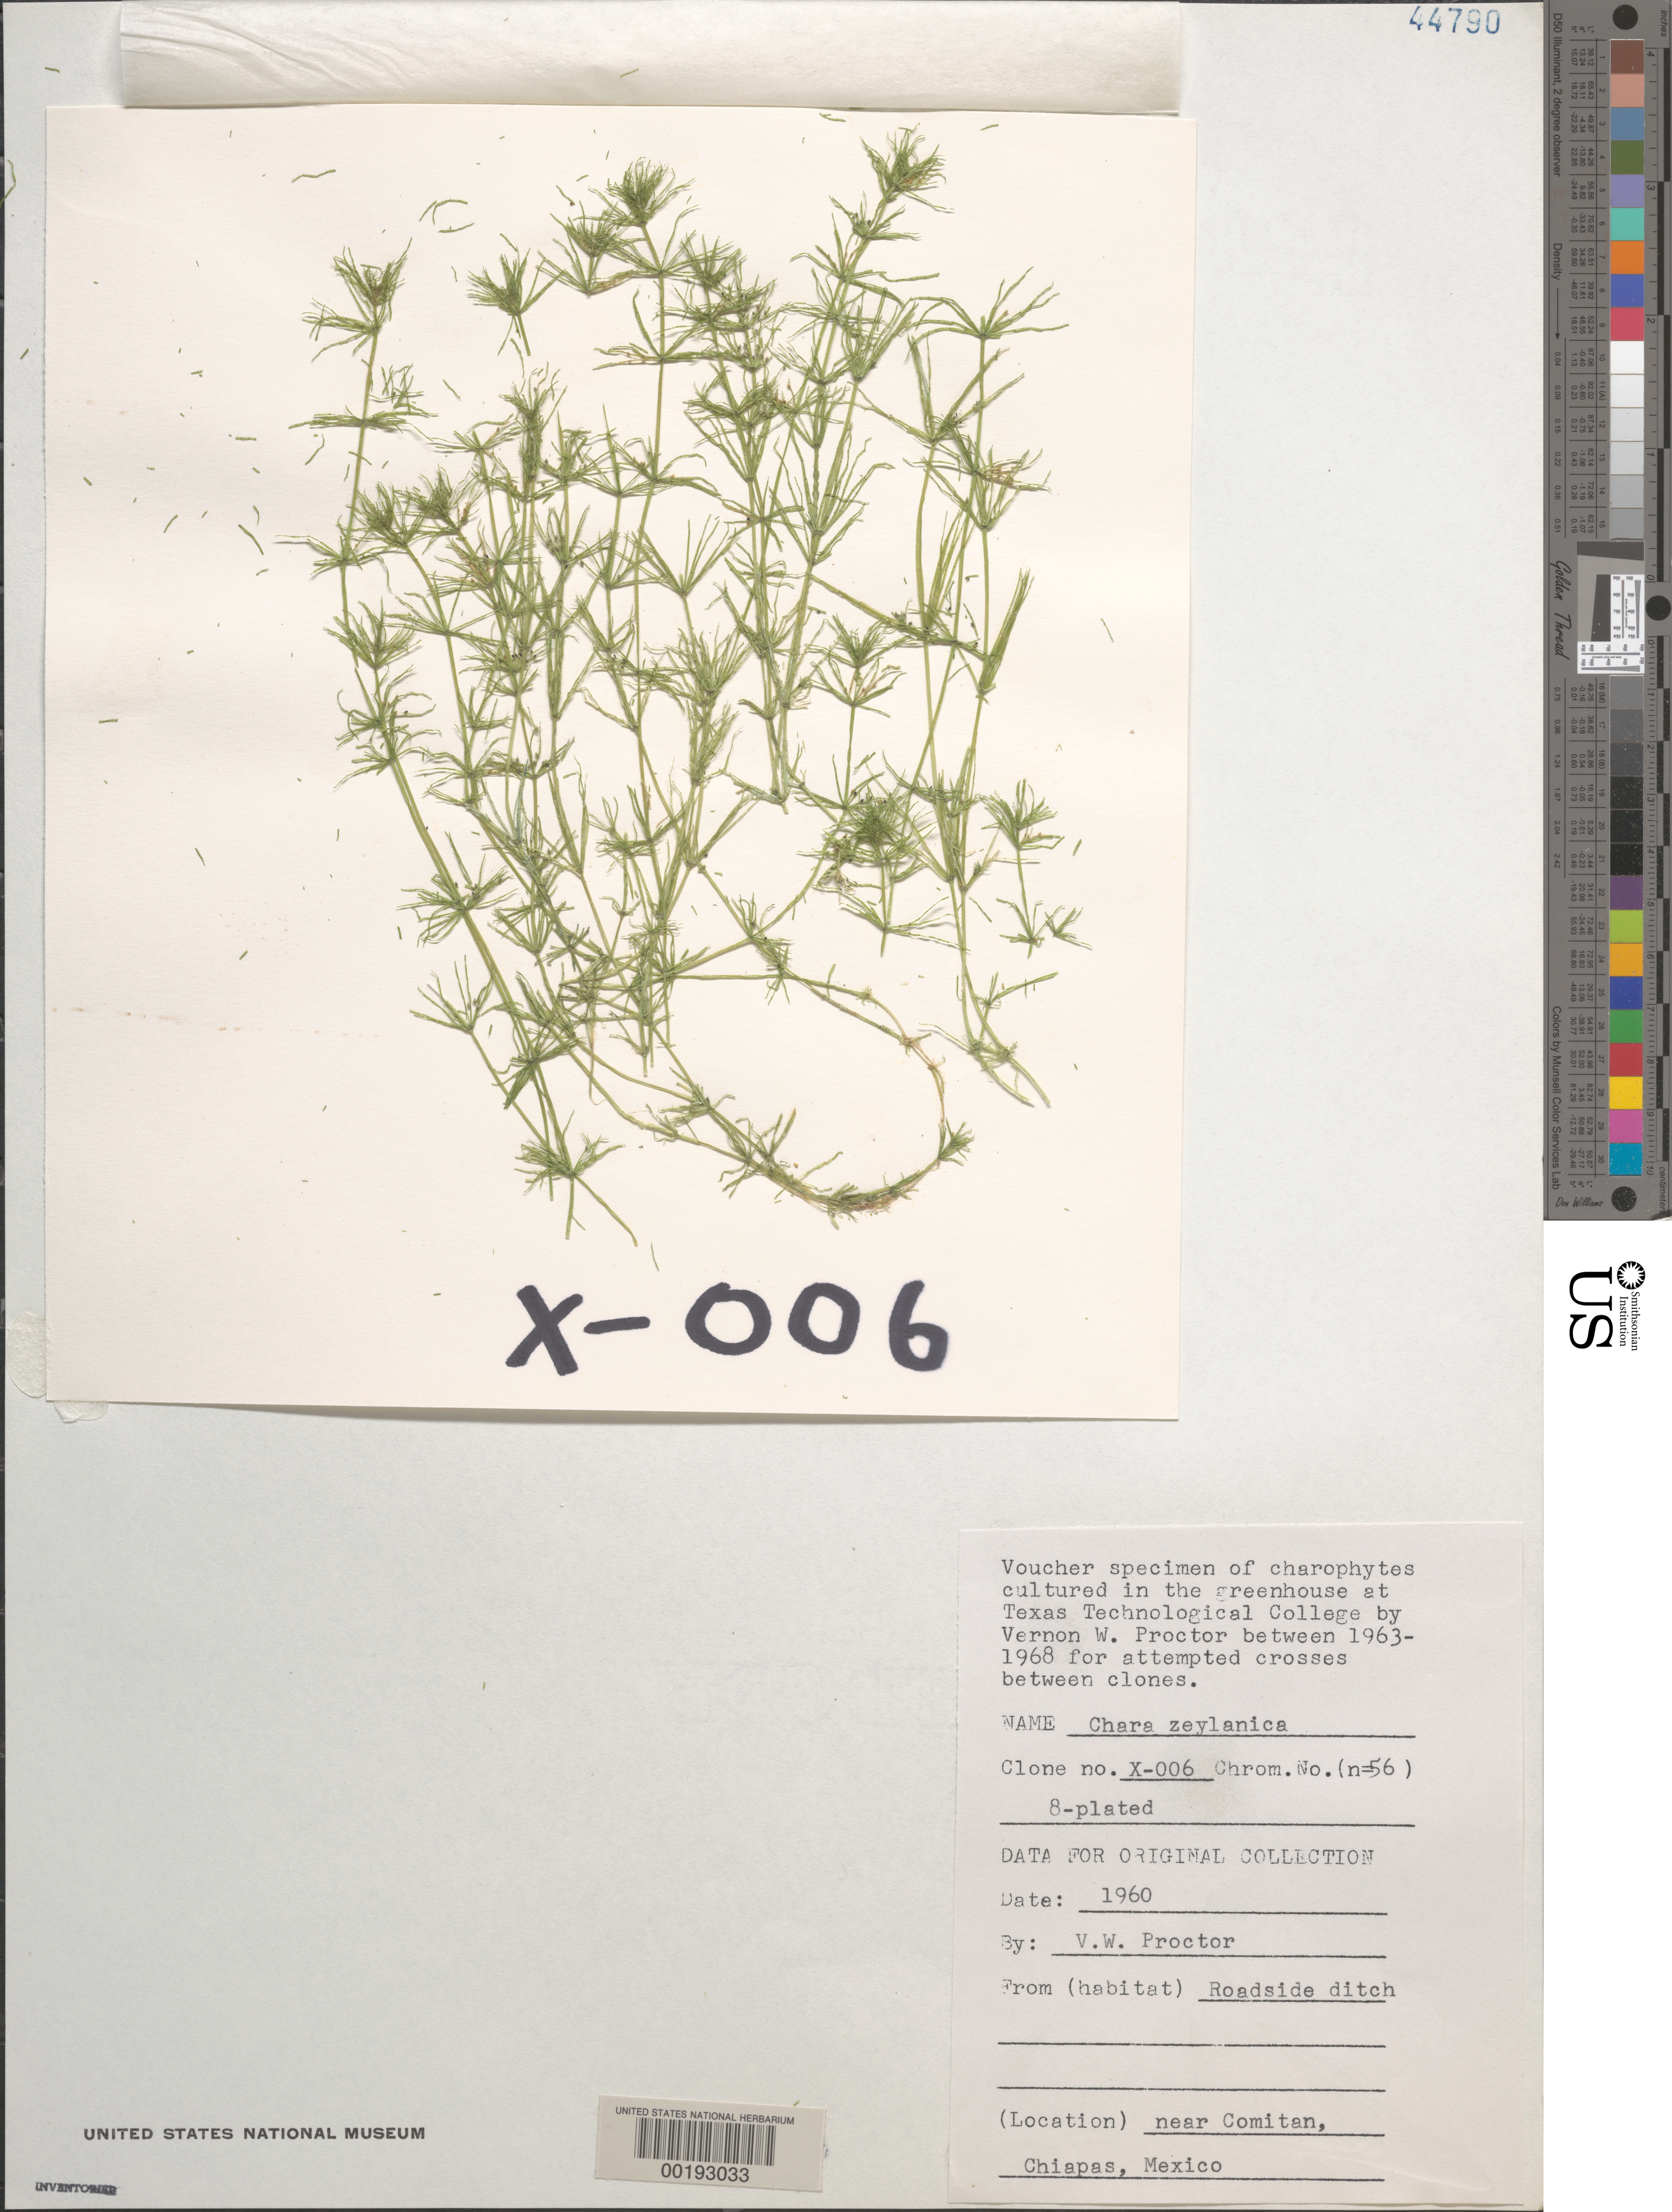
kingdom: Plantae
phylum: Charophyta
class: Charophyceae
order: Charales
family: Characeae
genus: Chara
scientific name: Chara zeylanica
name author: J.G. Klein ex Willd.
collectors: V. Proctor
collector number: X-006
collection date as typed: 1960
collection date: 1960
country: Mexico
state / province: Chiapas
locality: Near Comitan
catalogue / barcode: US 44790